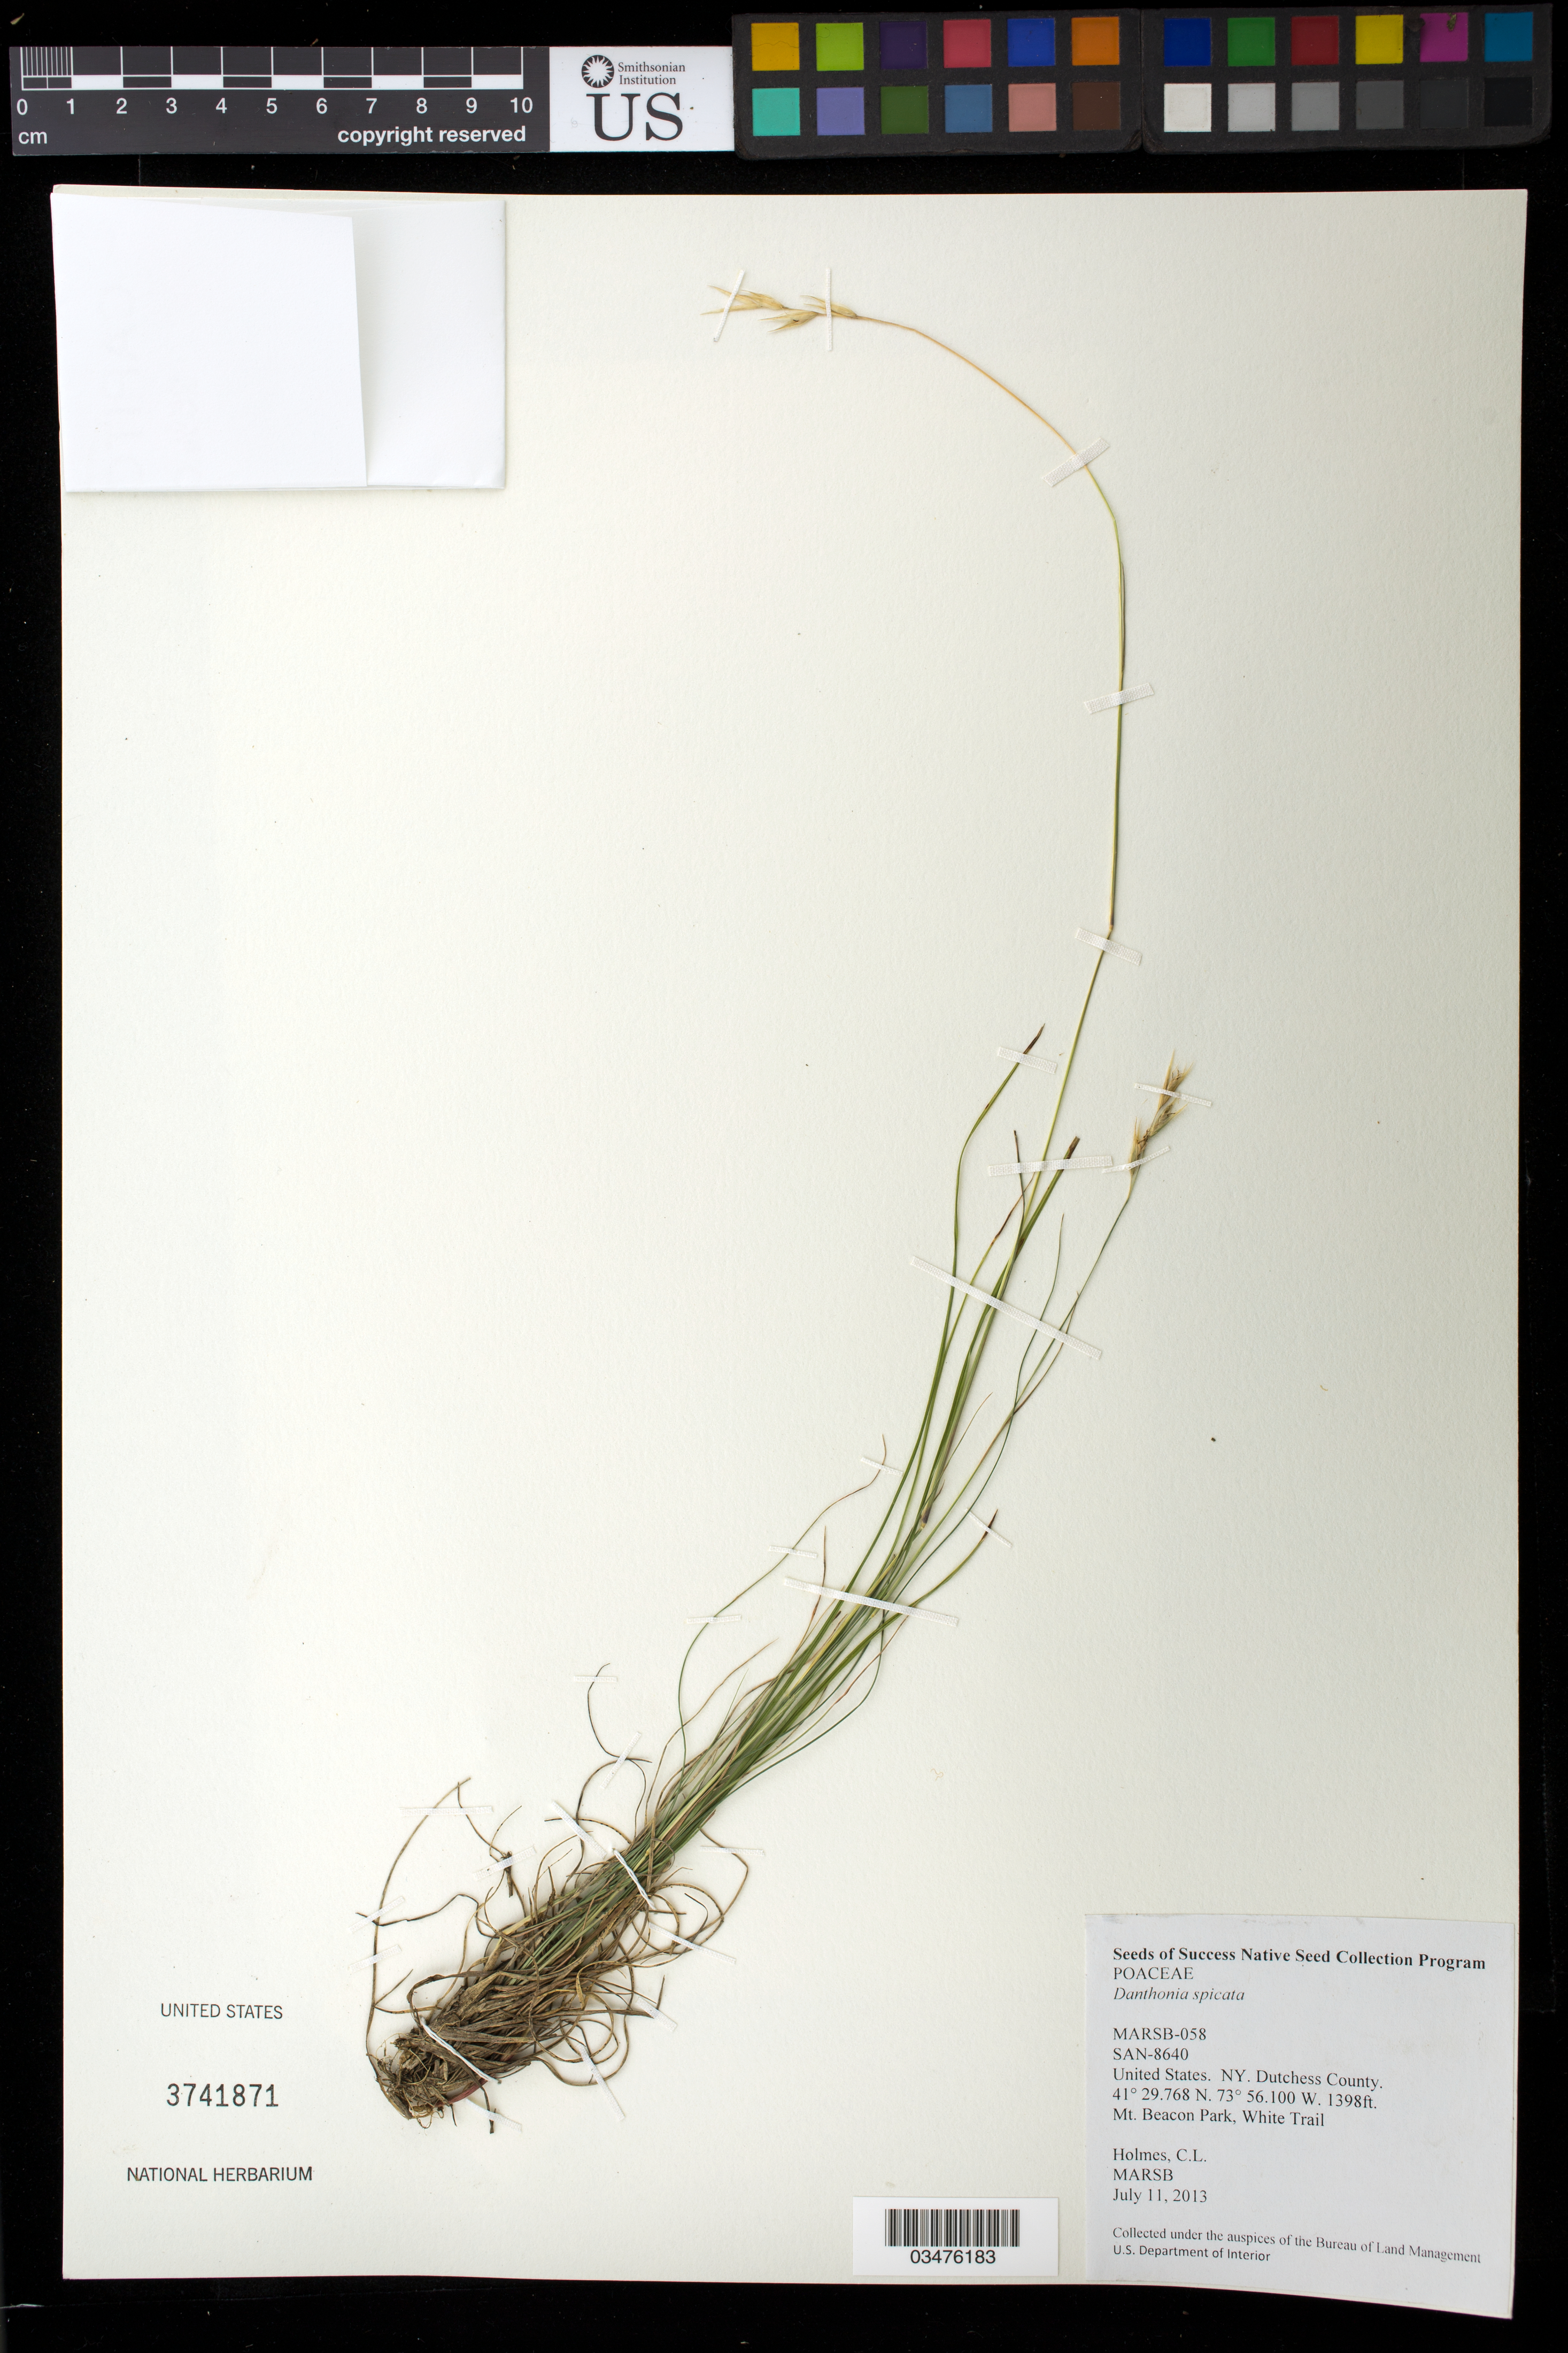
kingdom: Plantae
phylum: Tracheophyta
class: Liliopsida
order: Poales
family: Poaceae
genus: Danthonia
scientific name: Danthonia spicata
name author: (L.) P. Beauv. ex Roem. & Schult.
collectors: C. Holmes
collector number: MARSB-058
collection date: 2013-07-11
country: United States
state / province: New York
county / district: Dutchess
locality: Mt. Beacon Park, White Trail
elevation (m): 426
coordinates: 41 29.768 N, 73 56.1 W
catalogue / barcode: US 3741871